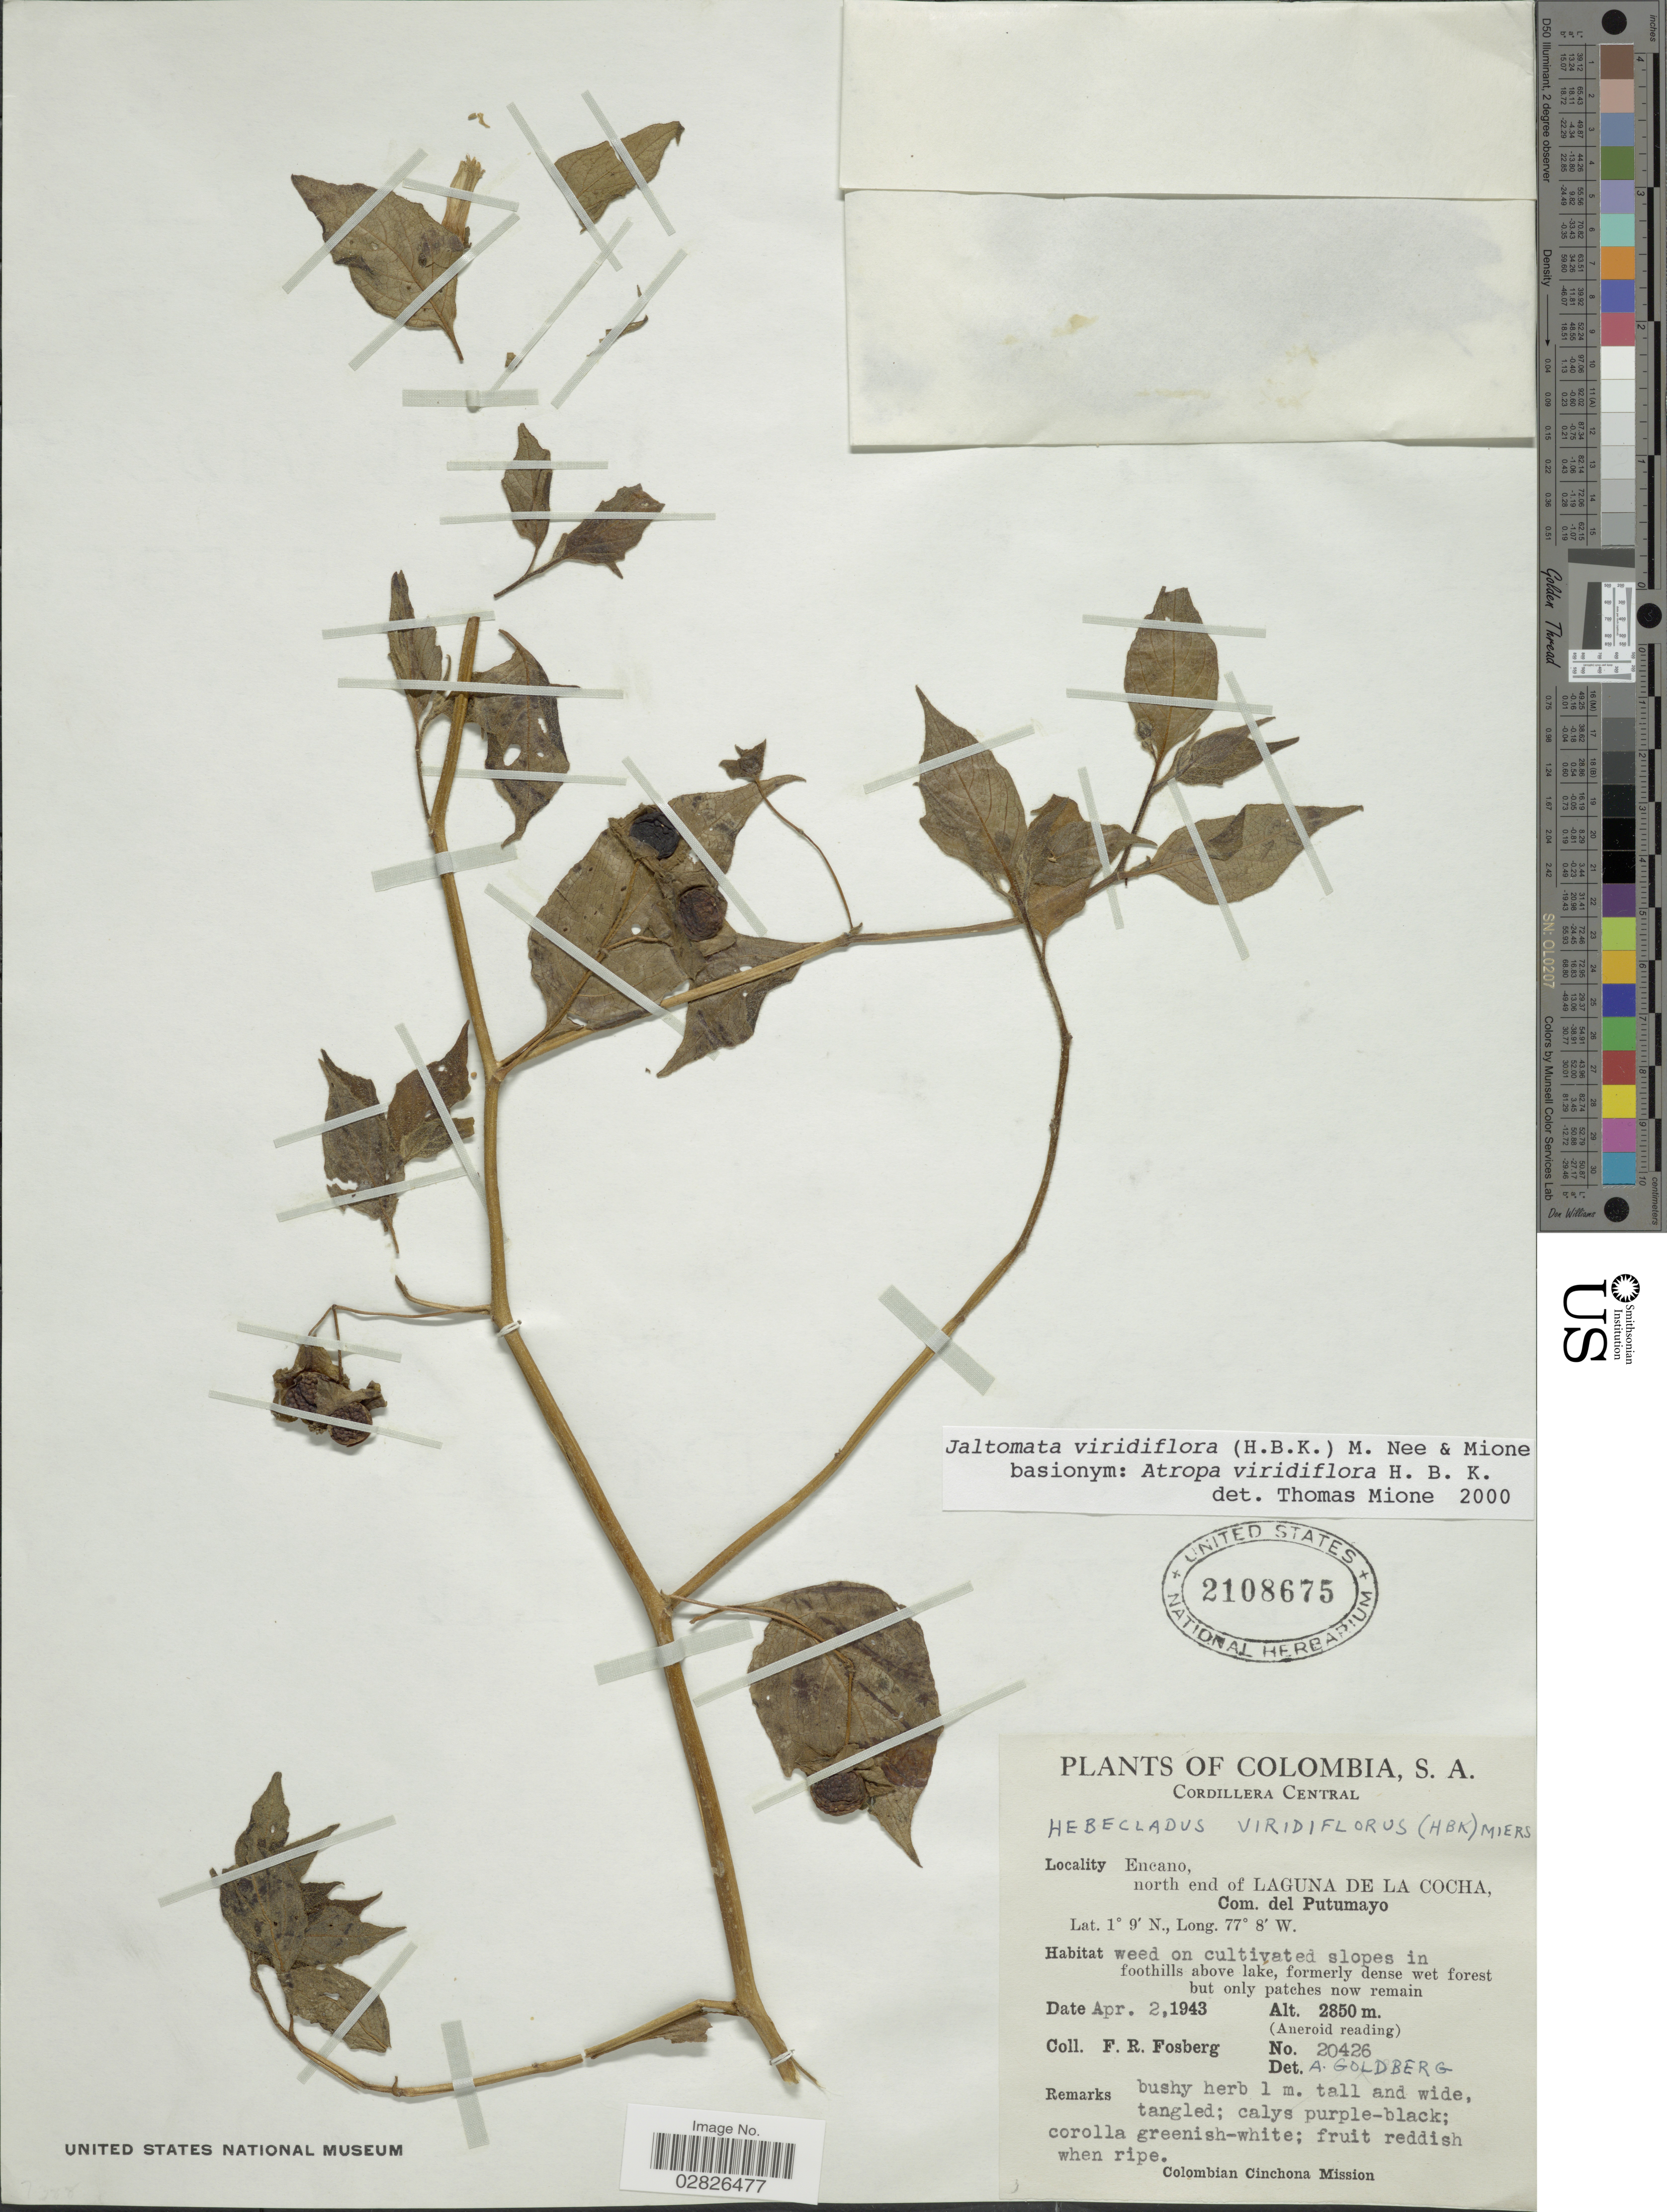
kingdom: Plantae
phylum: Tracheophyta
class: Magnoliopsida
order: Solanales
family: Solanaceae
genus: Jaltomata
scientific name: Jaltomata virdiflora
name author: (Kunth) M. Nee & Mione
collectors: F. R. Fosberg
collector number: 20426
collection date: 1943-04-02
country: Colombia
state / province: Putumayo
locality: Cordillera Central, Encano, north end of Laguna de La Cocha, Com. del Putumayo.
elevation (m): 2850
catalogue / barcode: US 2108675